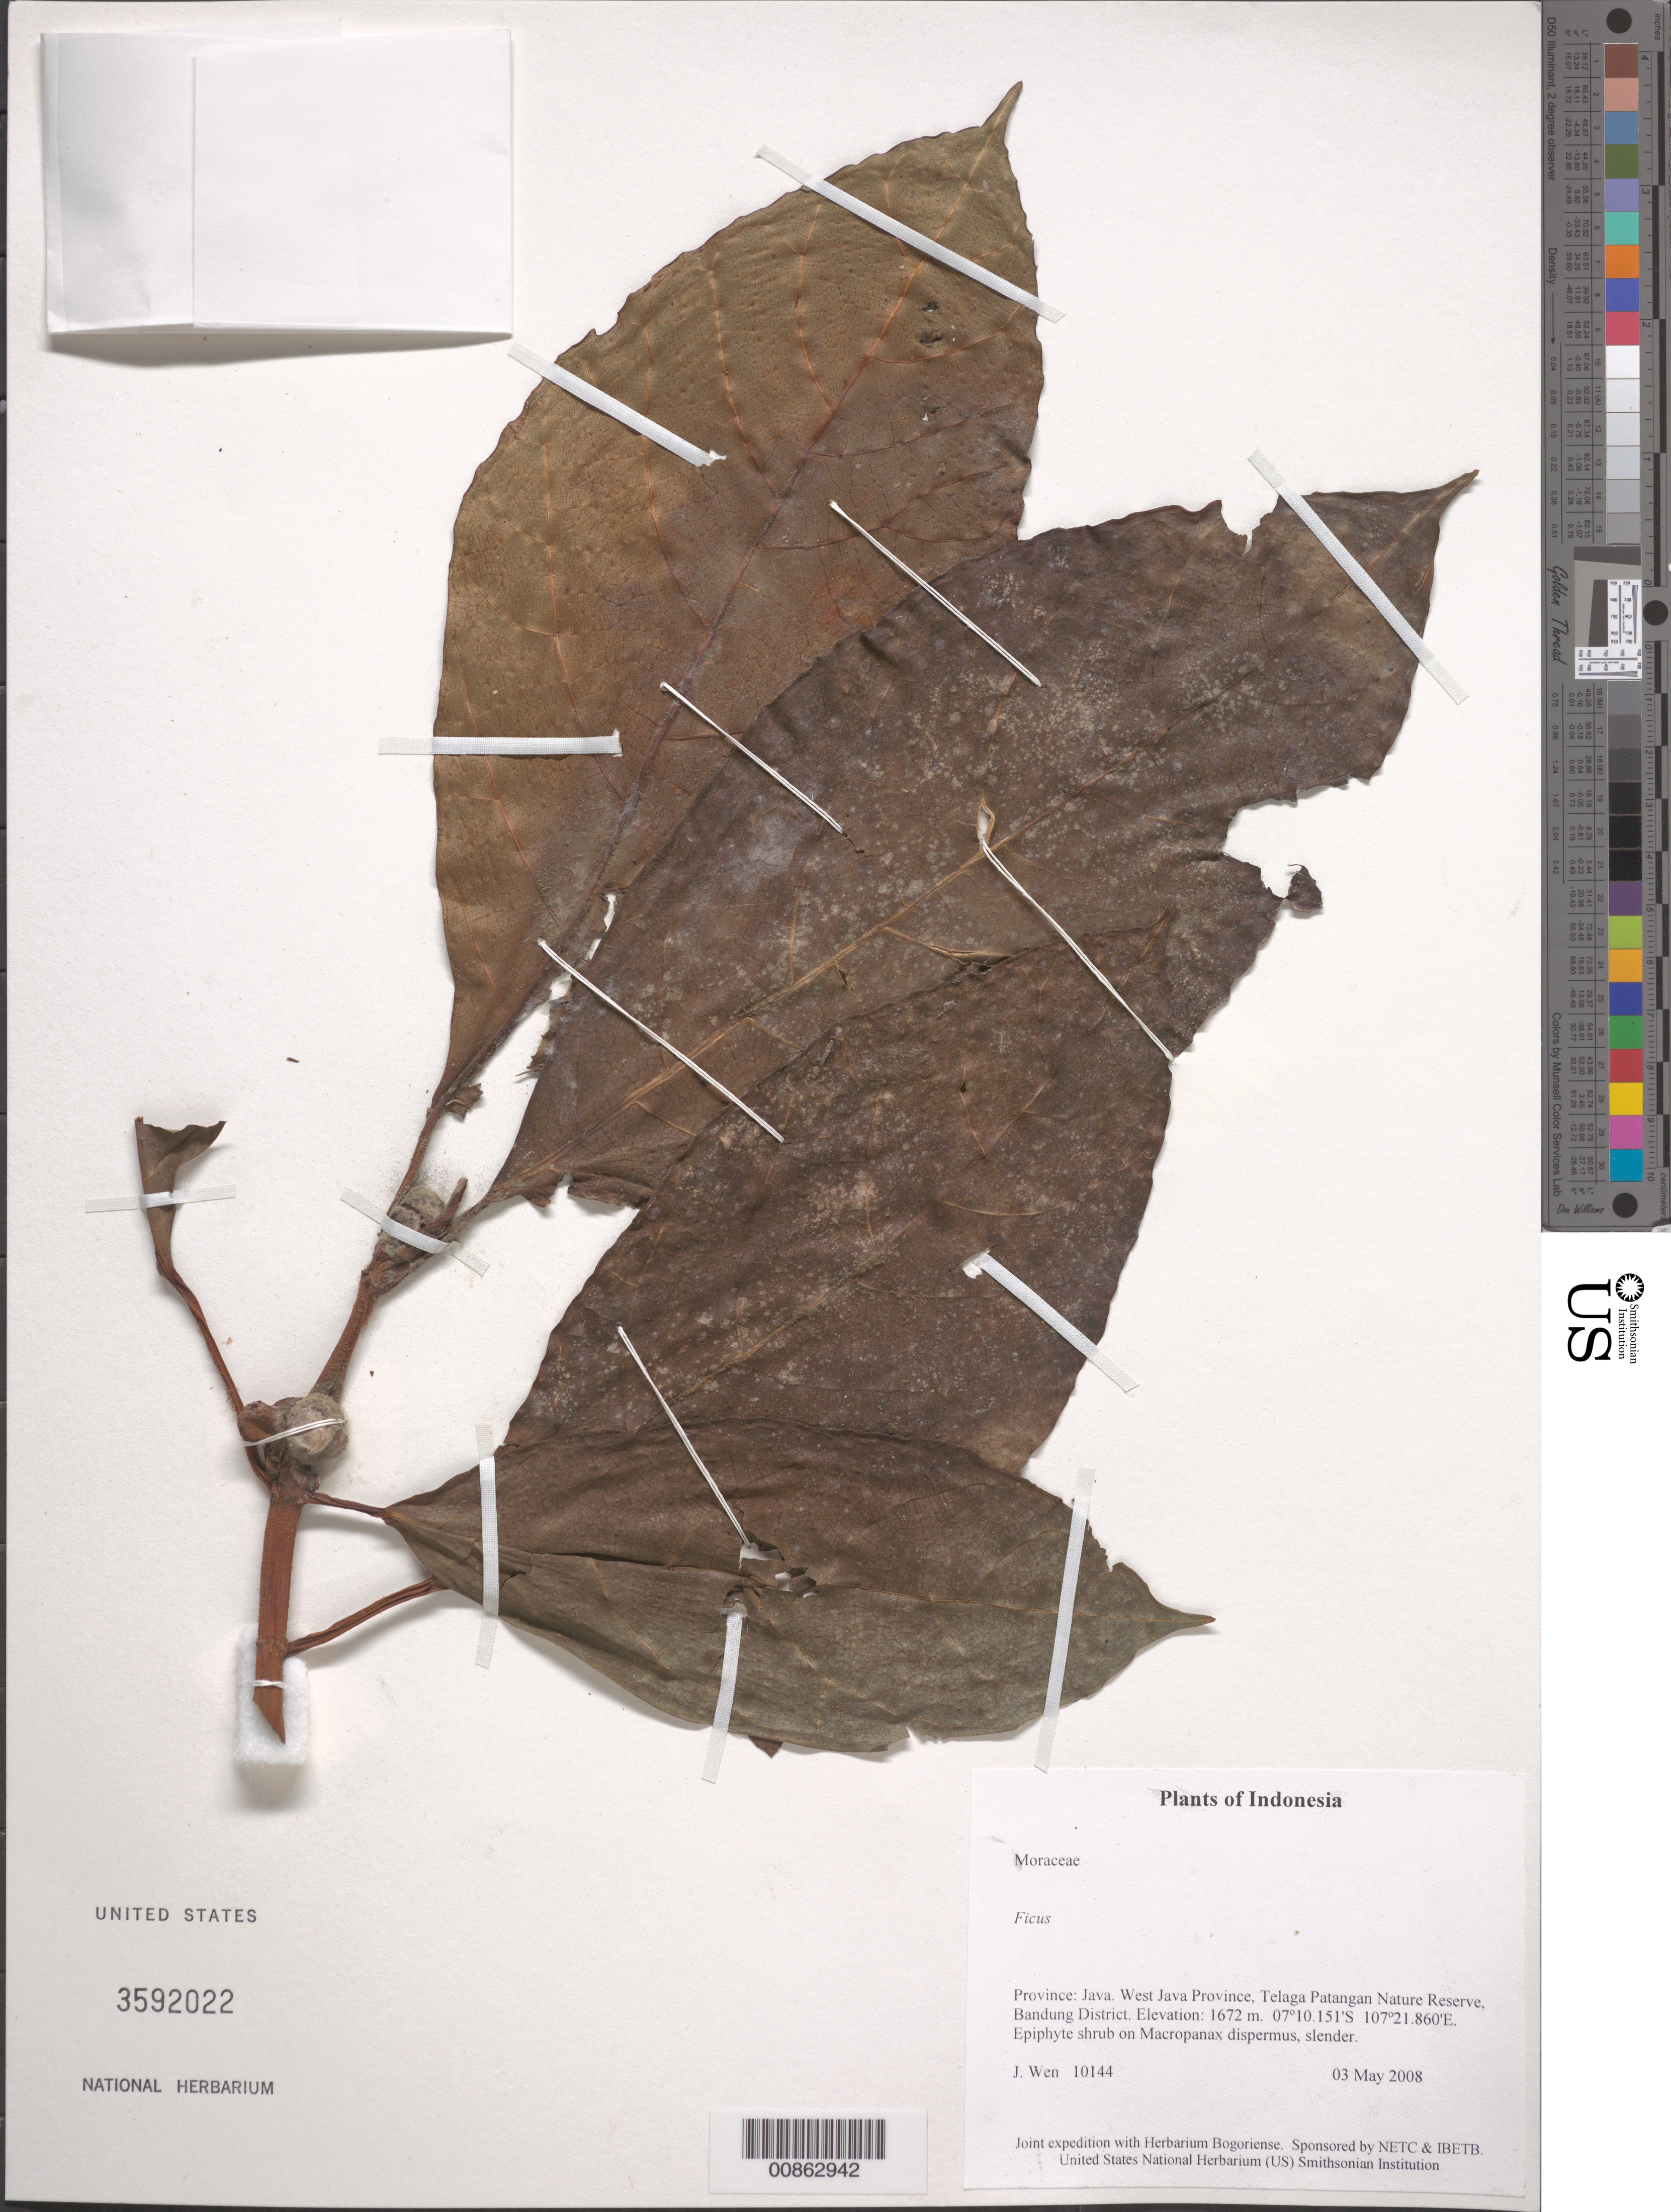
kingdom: Plantae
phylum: Tracheophyta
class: Magnoliopsida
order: Rosales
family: Moraceae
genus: Ficus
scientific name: Ficus sp.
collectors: J. Wen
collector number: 10144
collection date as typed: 03 May 2008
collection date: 2008-05-03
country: Indonesia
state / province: Java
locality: West Java Province, Telaga Patangan Nature Reserve, Bandung District.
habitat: On Macropanax dispermus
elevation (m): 1672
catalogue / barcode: US 3592022